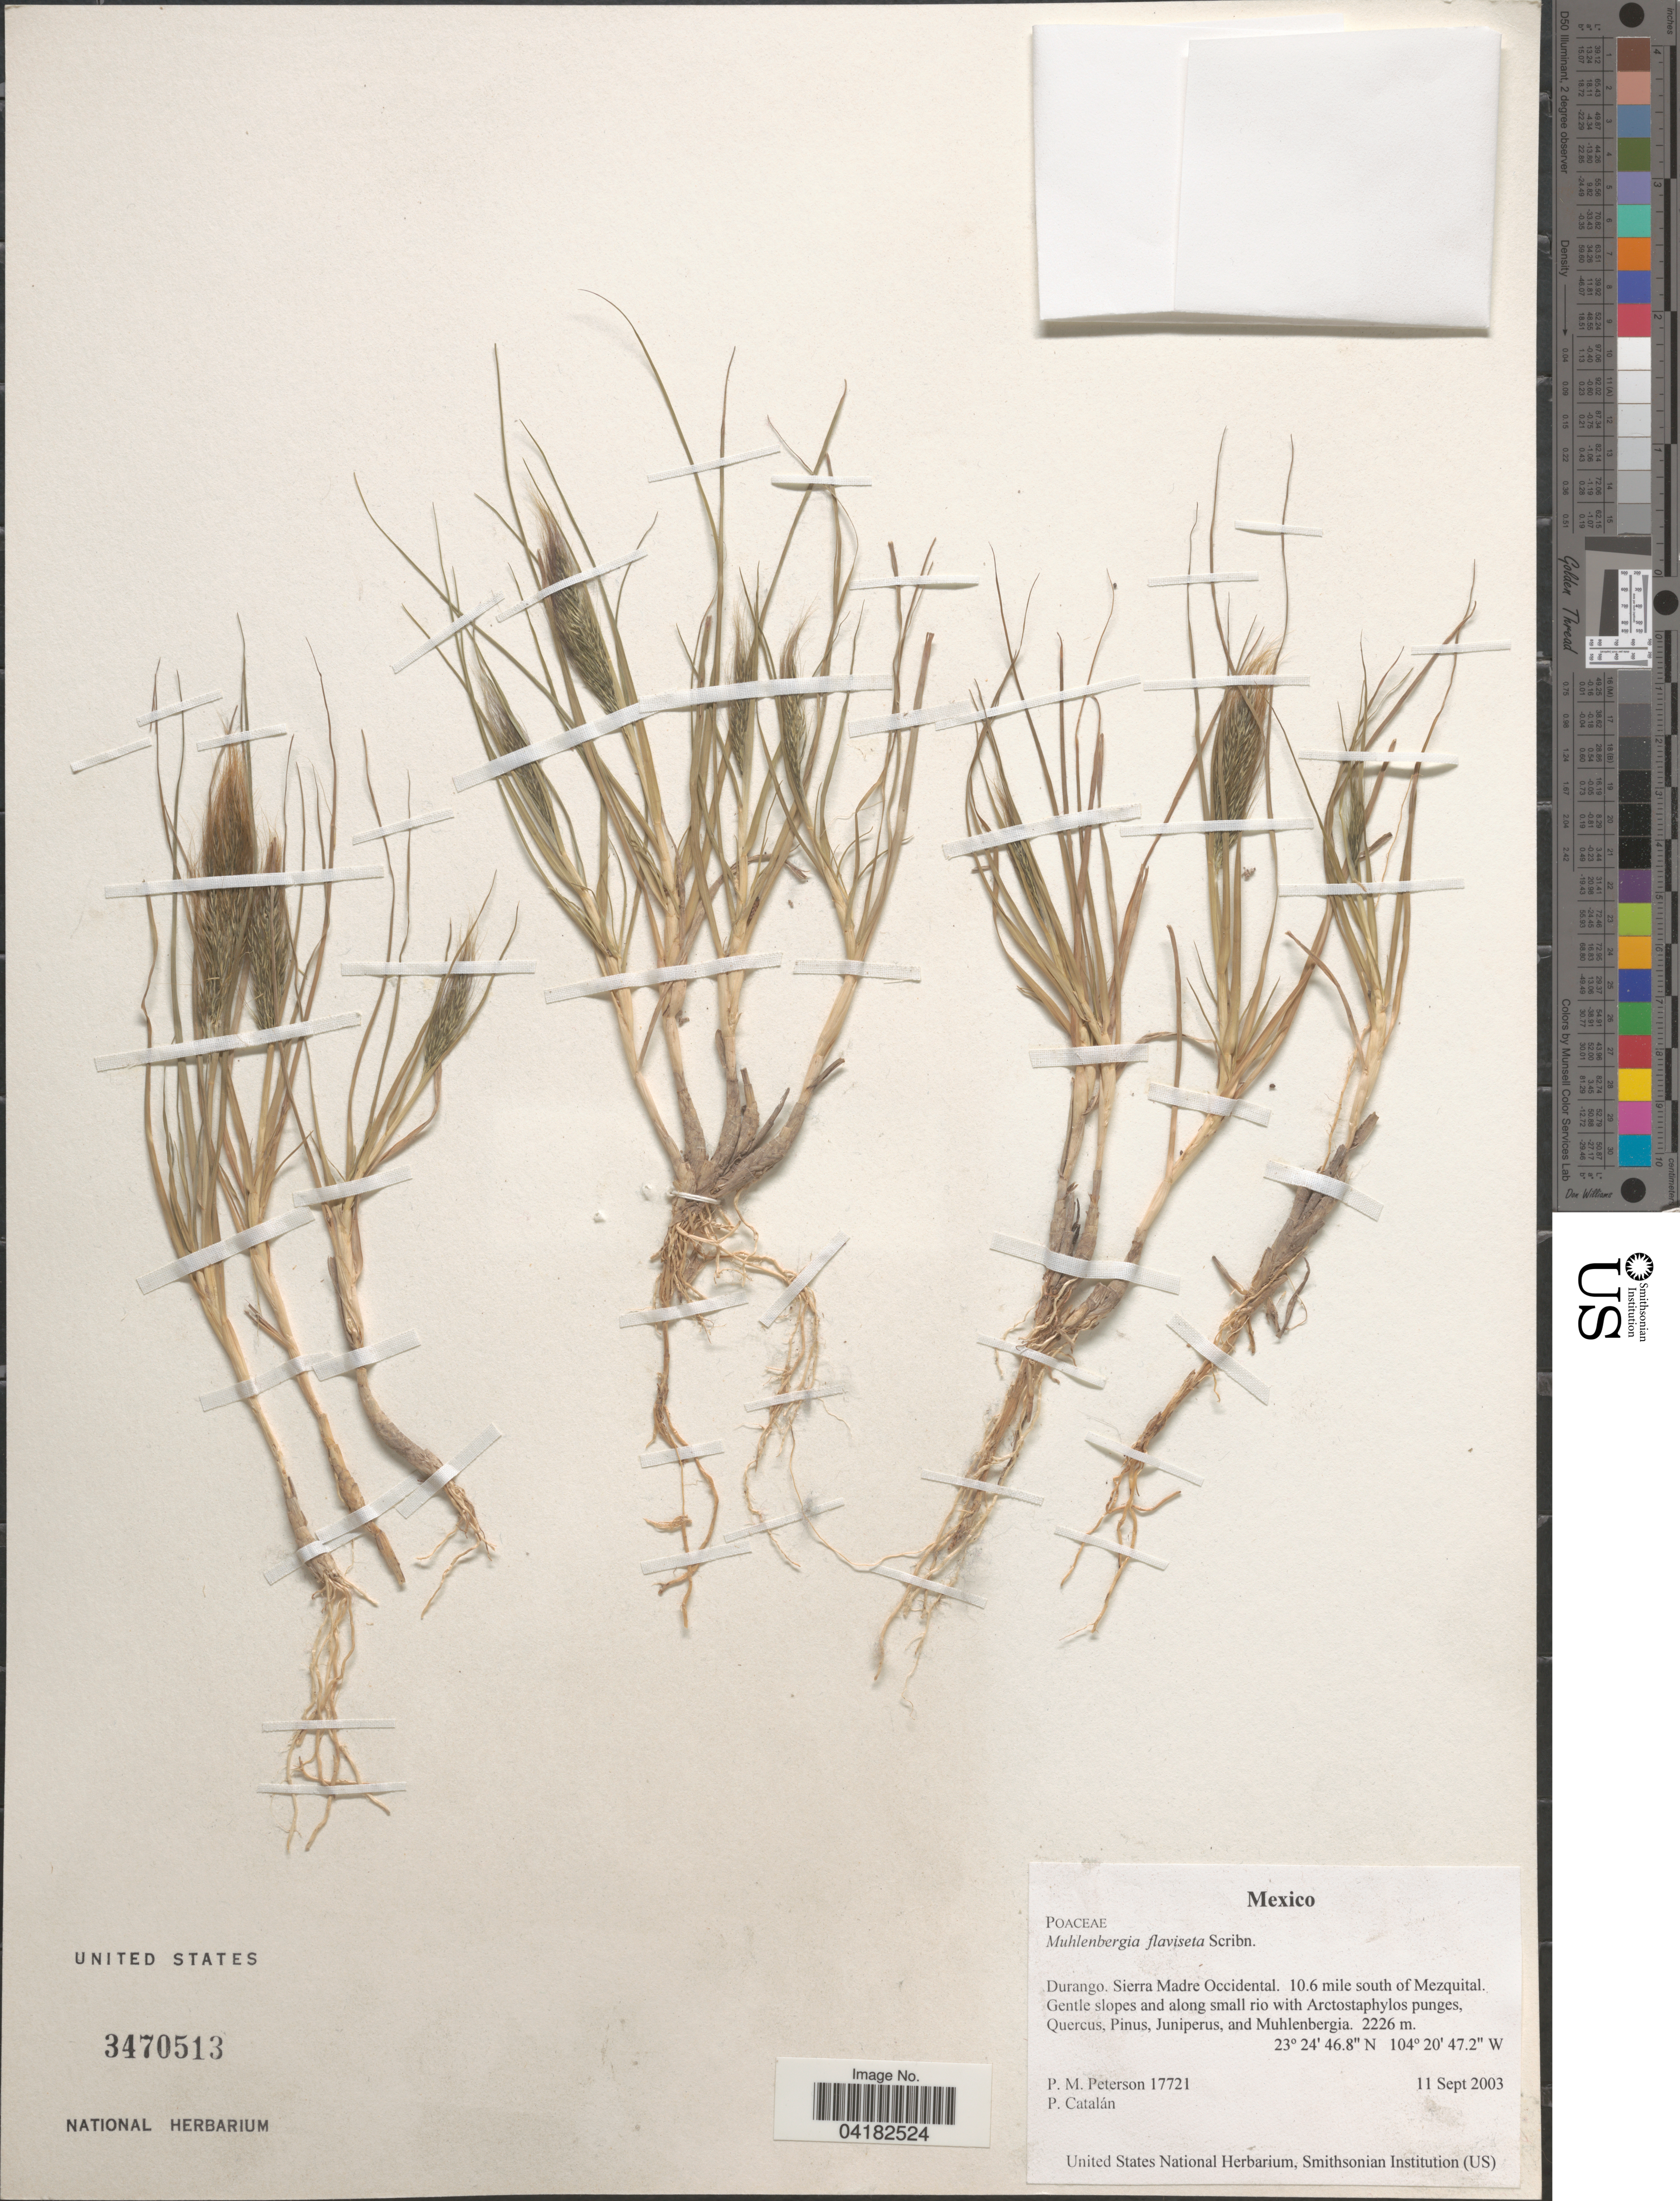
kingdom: Plantae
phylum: Tracheophyta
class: Liliopsida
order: Poales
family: Poaceae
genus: Muhlenbergia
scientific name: Muhlenbergia flaviseta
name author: Scribn.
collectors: P. M. Peterson & P. Catalán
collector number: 17721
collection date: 2003-09-11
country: Mexico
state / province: Durango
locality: Sierra Madre Occidental. 10.6 mile south of Mezquital.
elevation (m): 2226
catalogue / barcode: US 3470513